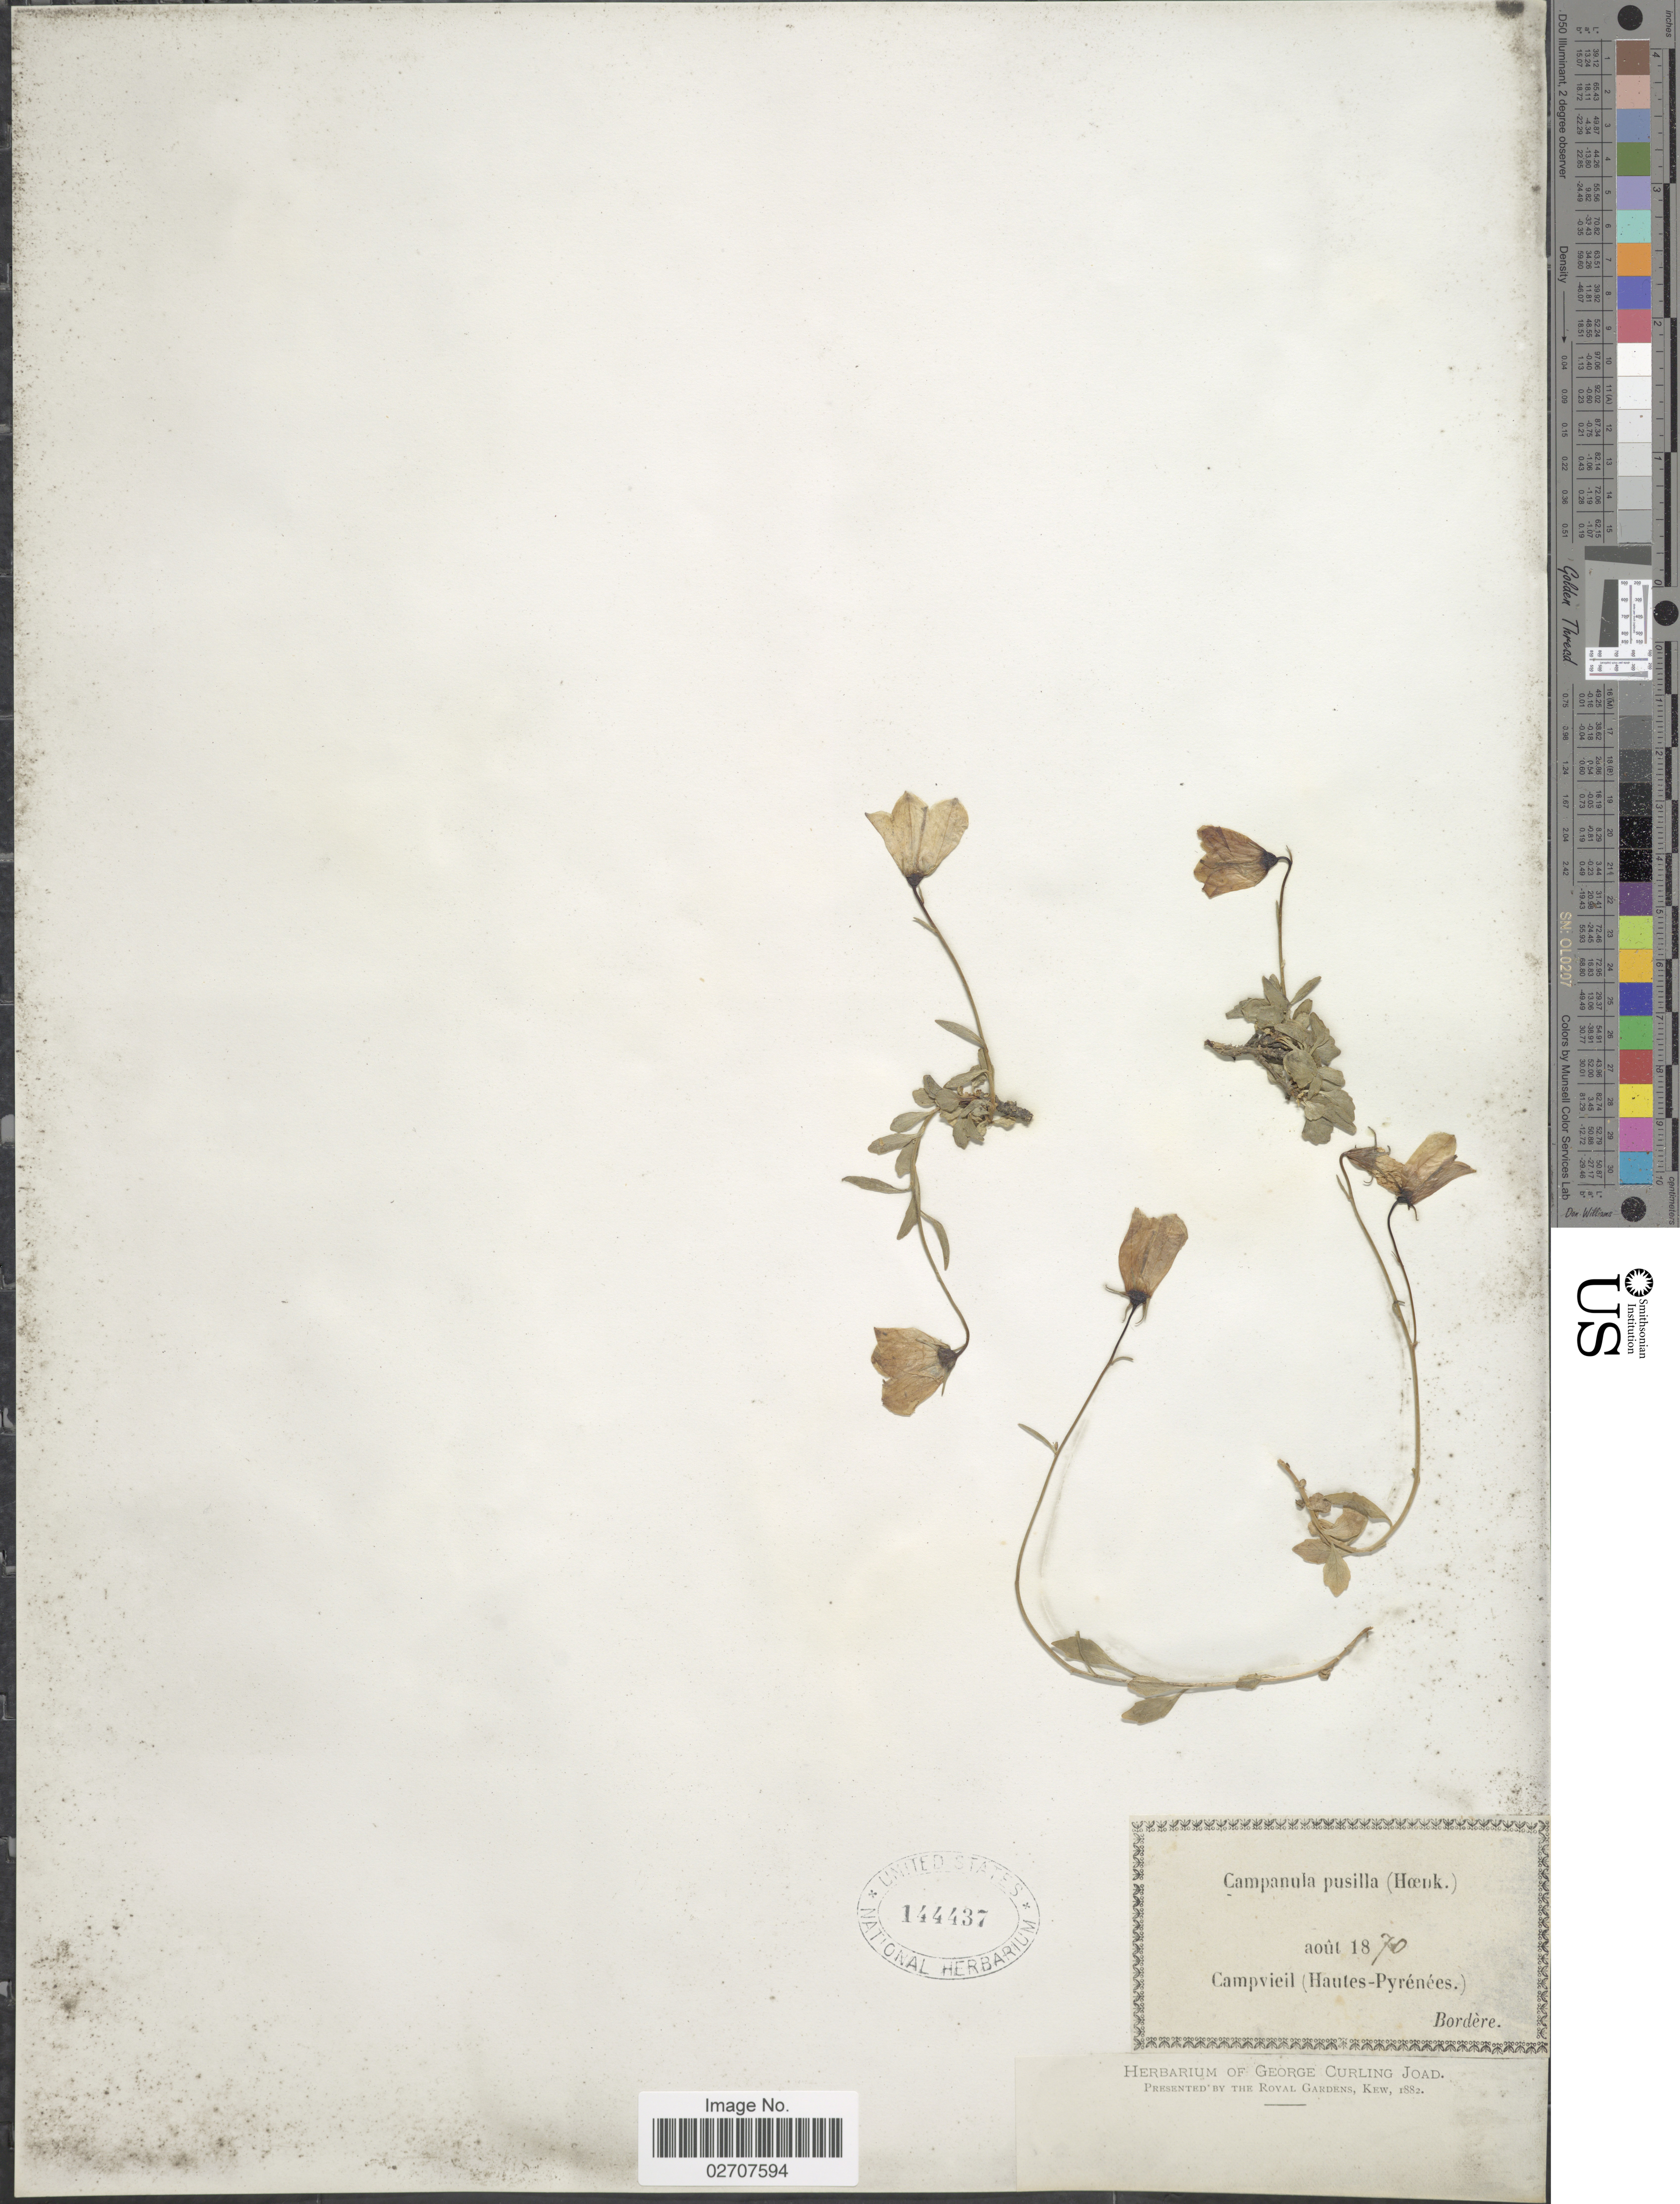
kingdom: Plantae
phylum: Tracheophyta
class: Magnoliopsida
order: Asterales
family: Campanulaceae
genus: Campanula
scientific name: Campanula cochleariifolia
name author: Lam.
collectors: -. Bordère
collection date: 1870-08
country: France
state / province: Occitanie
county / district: Hautes-Pyrénées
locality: Campvieil (Hautes-Pyrenees)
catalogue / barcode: US 144437